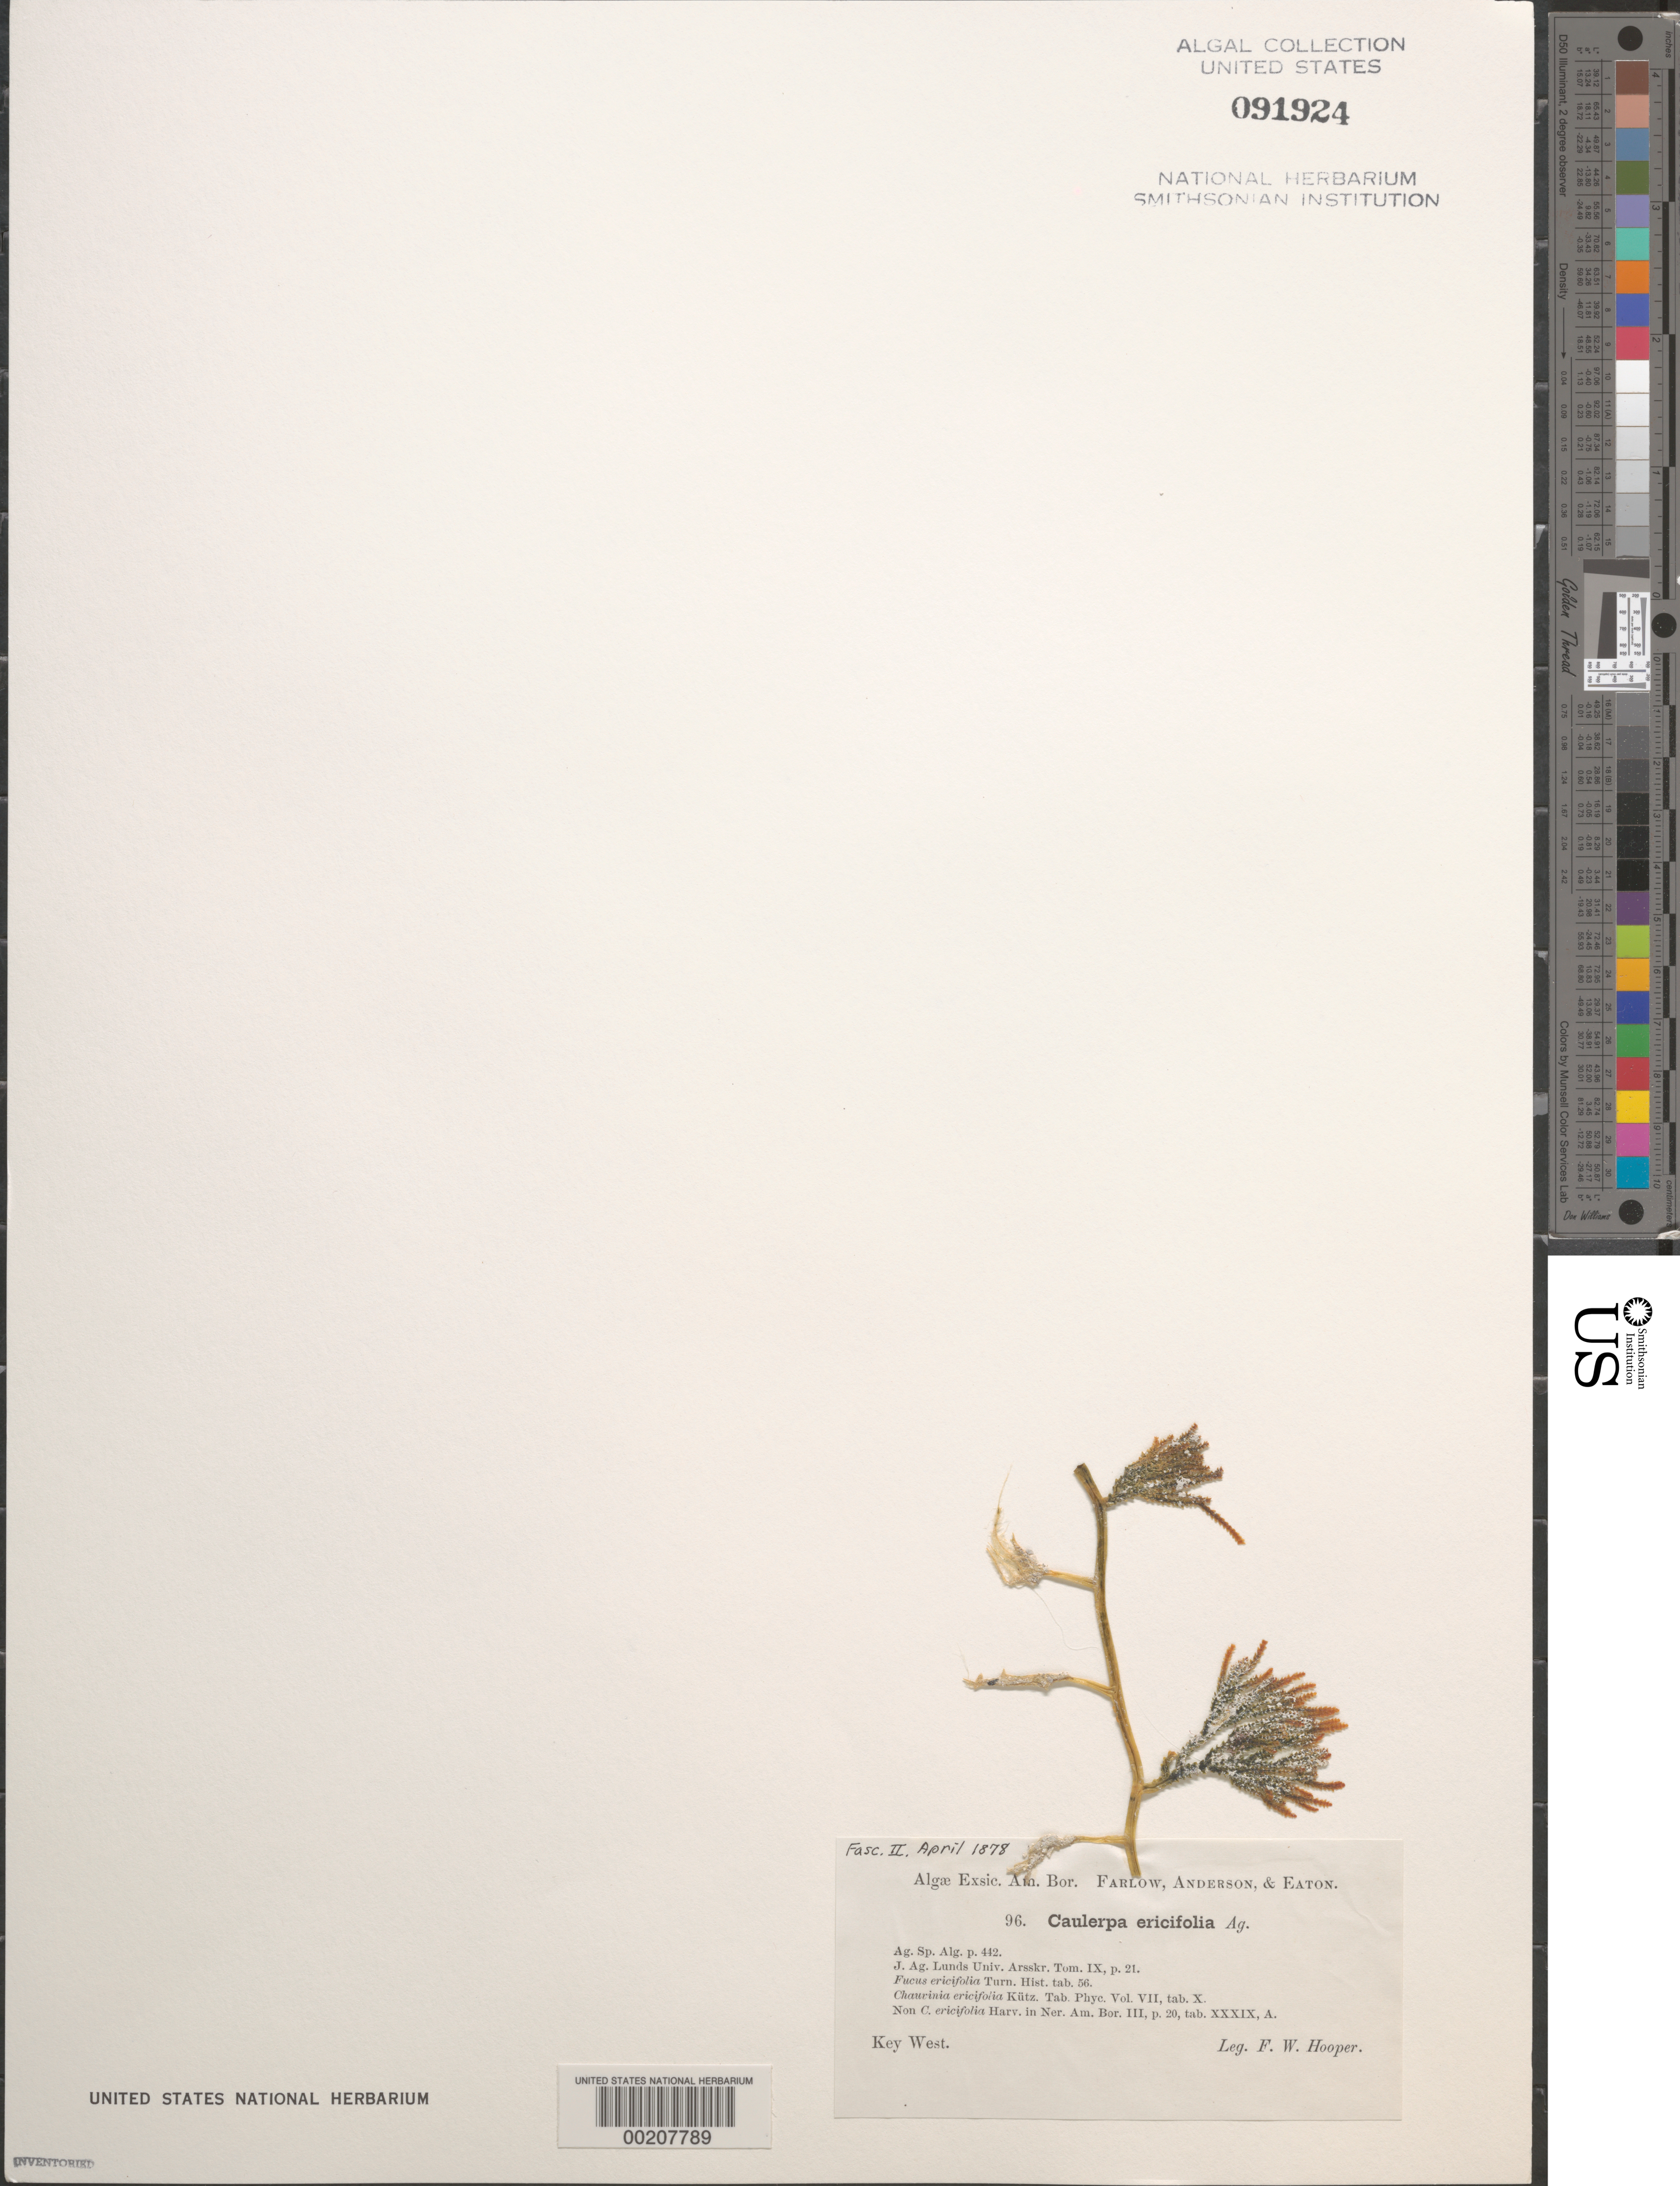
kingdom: Plantae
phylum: Chlorophyta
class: Ulvophyceae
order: Bryopsidales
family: Caulerpaceae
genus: Caulerpa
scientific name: Caulerpa cupressoides var. ericifolia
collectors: F. Hooper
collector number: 96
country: United States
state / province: Florida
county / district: Monroe County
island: Key West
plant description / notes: Farlow, Anderson & Eaton, Algae Exsiccatae Americae Borealis, Fasc. II, 1878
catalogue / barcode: US 91924